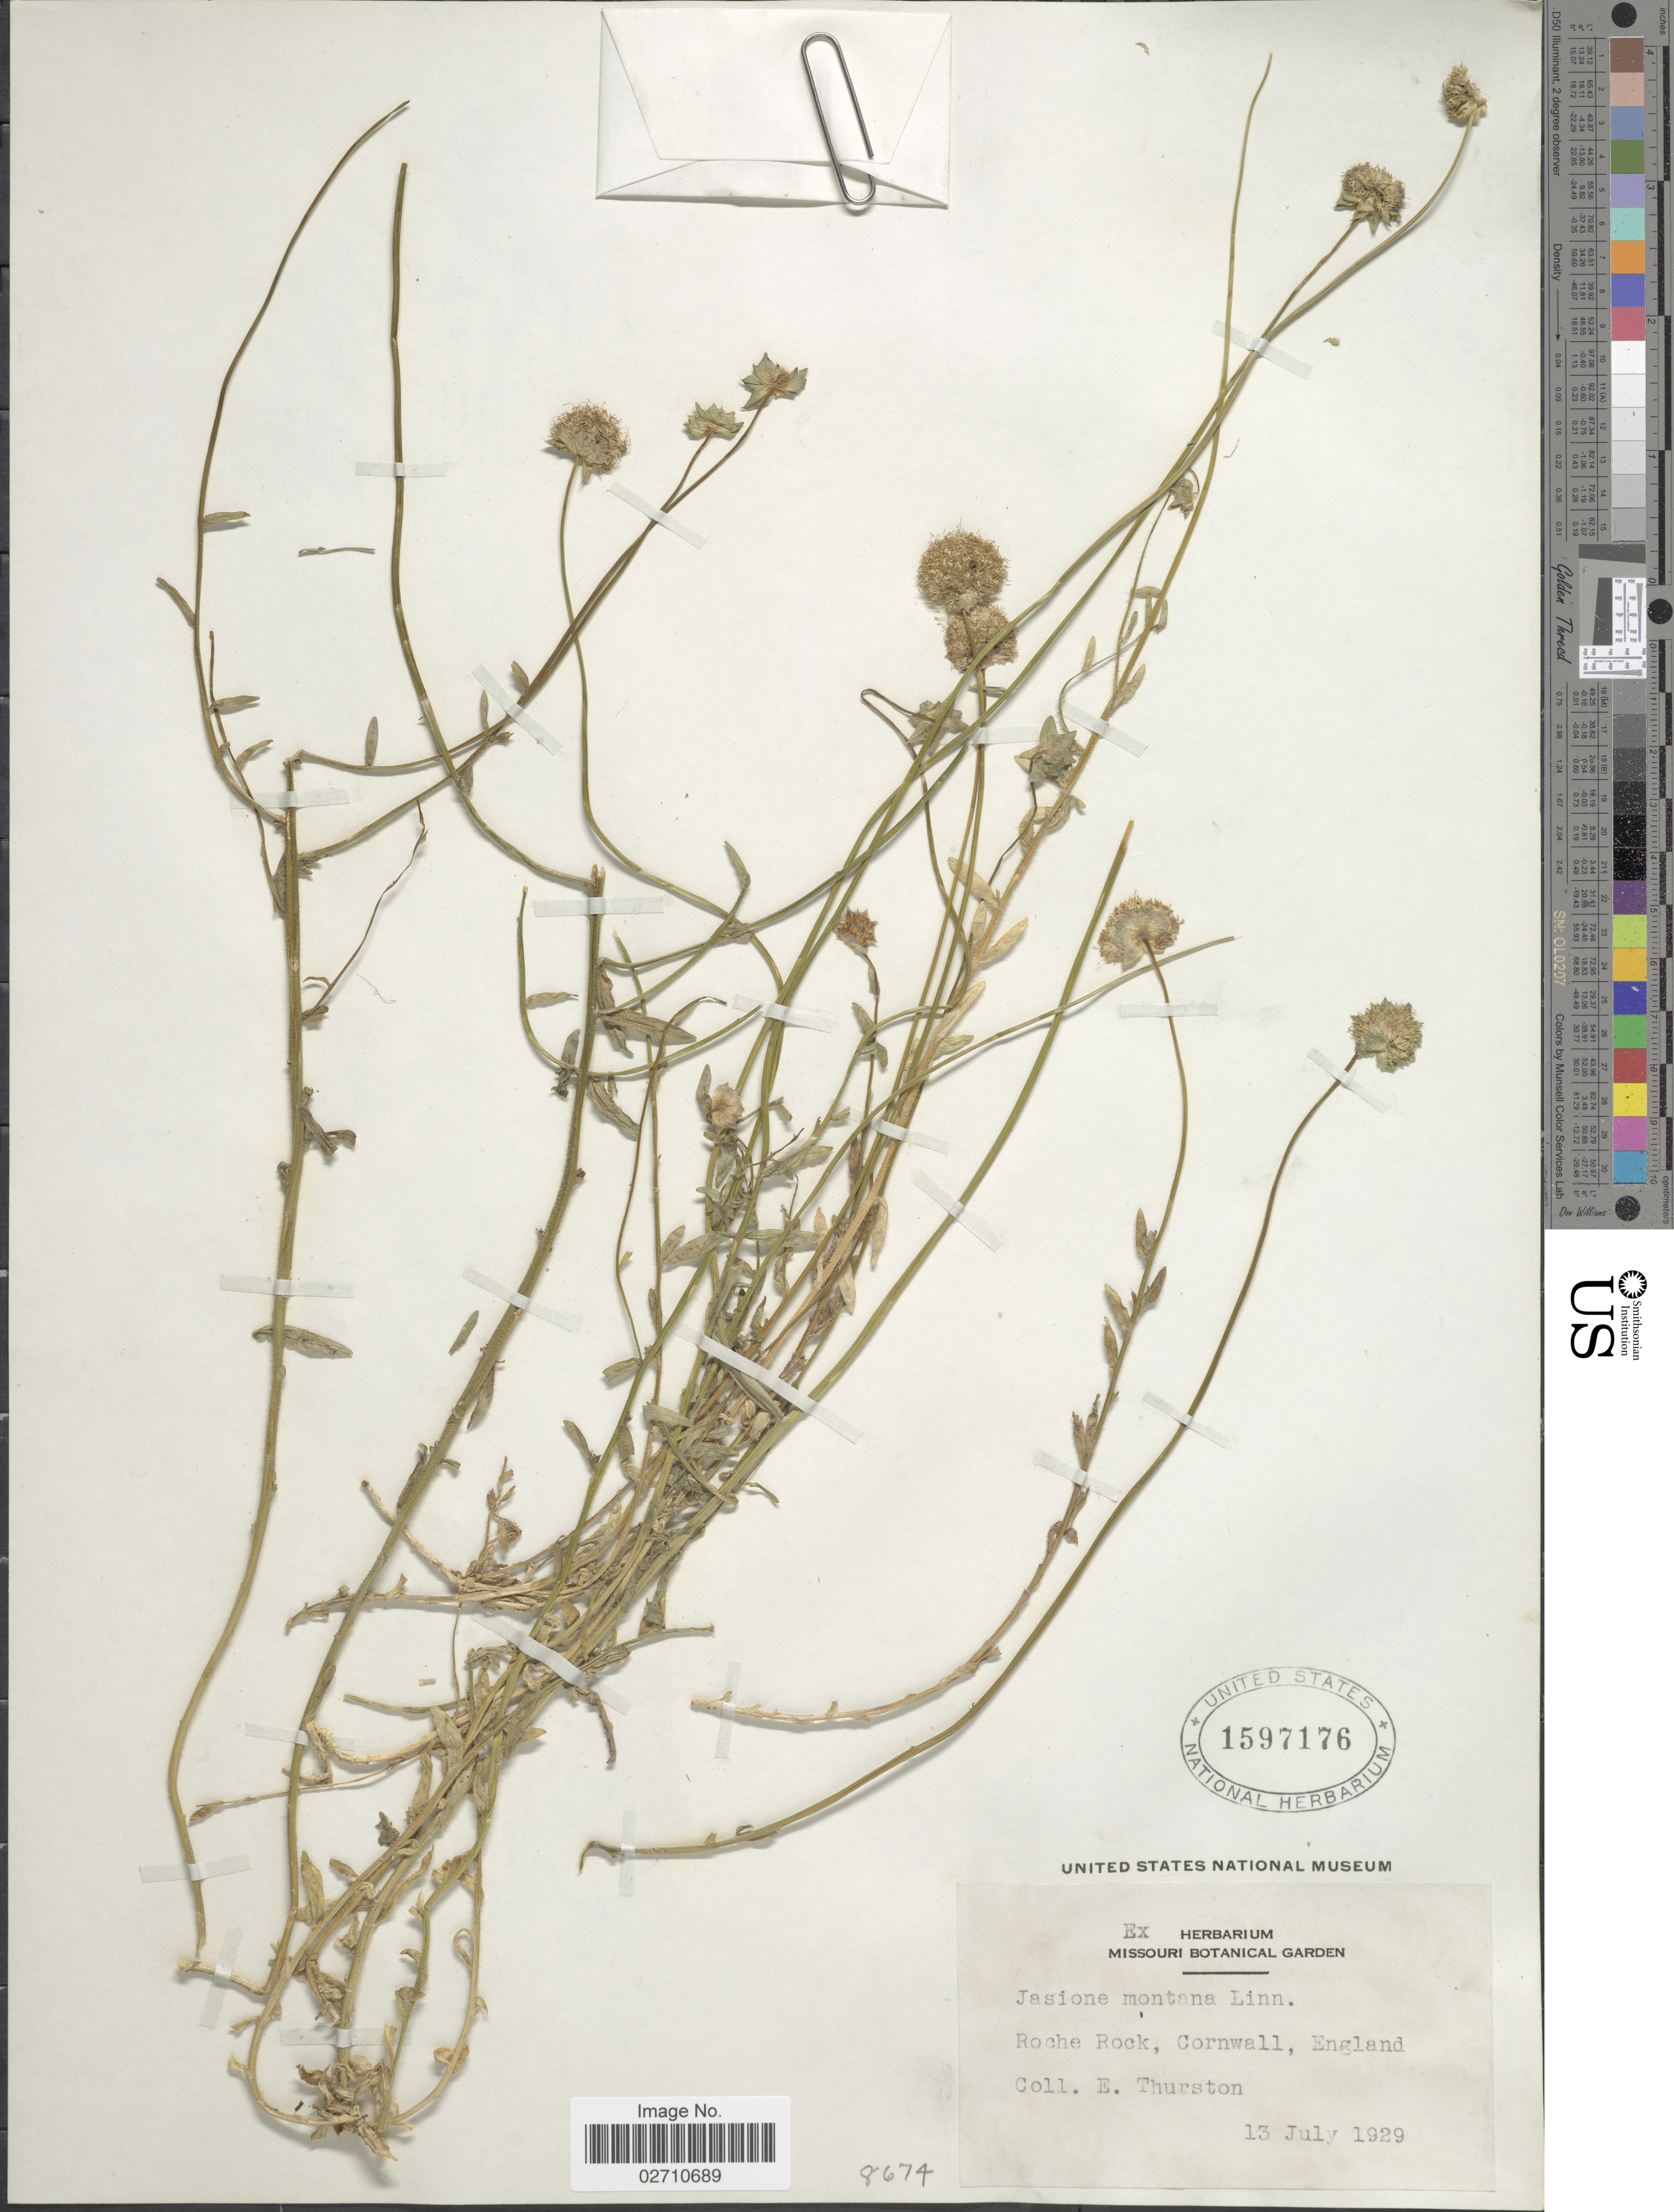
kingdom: Plantae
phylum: Tracheophyta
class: Magnoliopsida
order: Asterales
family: Campanulaceae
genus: Jasione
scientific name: Jasione montana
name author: L.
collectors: E. Thurston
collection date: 1929-07-13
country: United Kingdom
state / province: England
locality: Roche Rock, Cornwall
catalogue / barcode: US 1597176